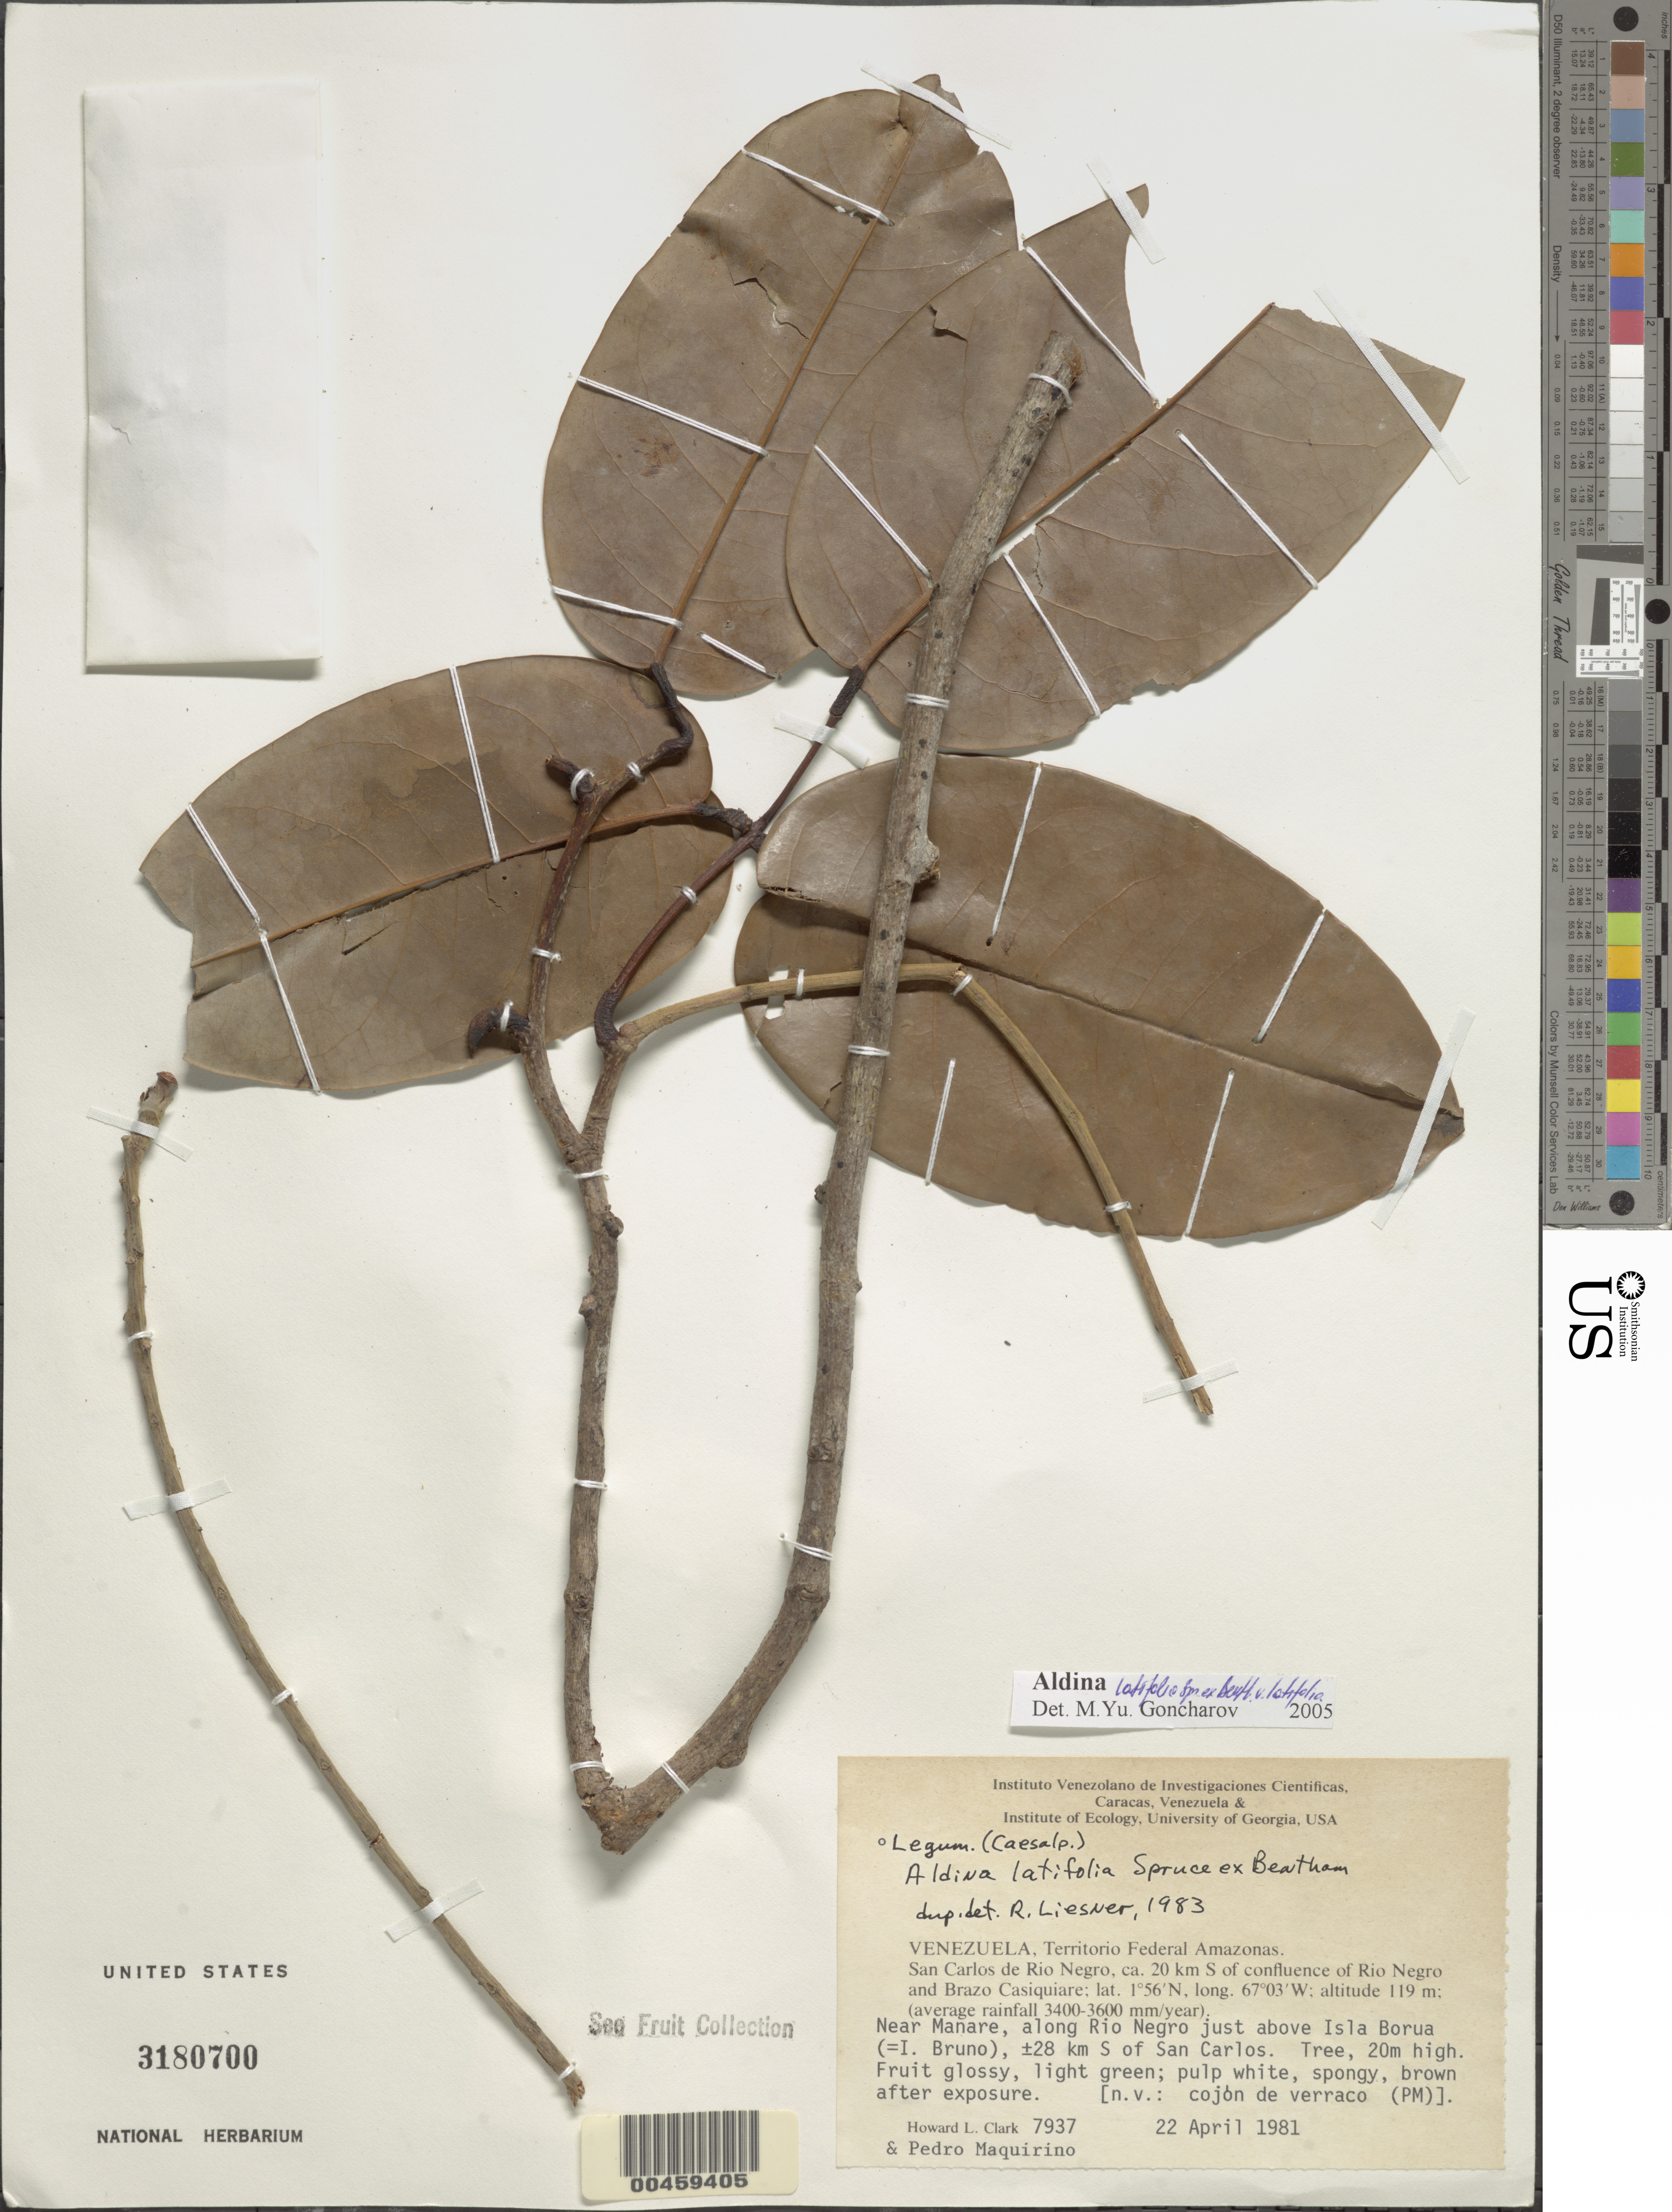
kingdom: Plantae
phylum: Tracheophyta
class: Magnoliopsida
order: Fabales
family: Fabaceae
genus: Aldina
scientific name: Aldina latifolia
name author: Spruce ex Benth.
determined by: Ramos, Gustavo, (HUEFS), Universidade Estadual de Feira de Santana (BRAZIL)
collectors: H. L. Clark & P. Maquirino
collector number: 7937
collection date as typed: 22 Apr 1981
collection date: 1981-04-22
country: Venezuela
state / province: Amazonas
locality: Manare, near; along rio negro just above isla borua (=i. bruno); ca. 28 km s of san carlos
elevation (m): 119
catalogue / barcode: US 3180700